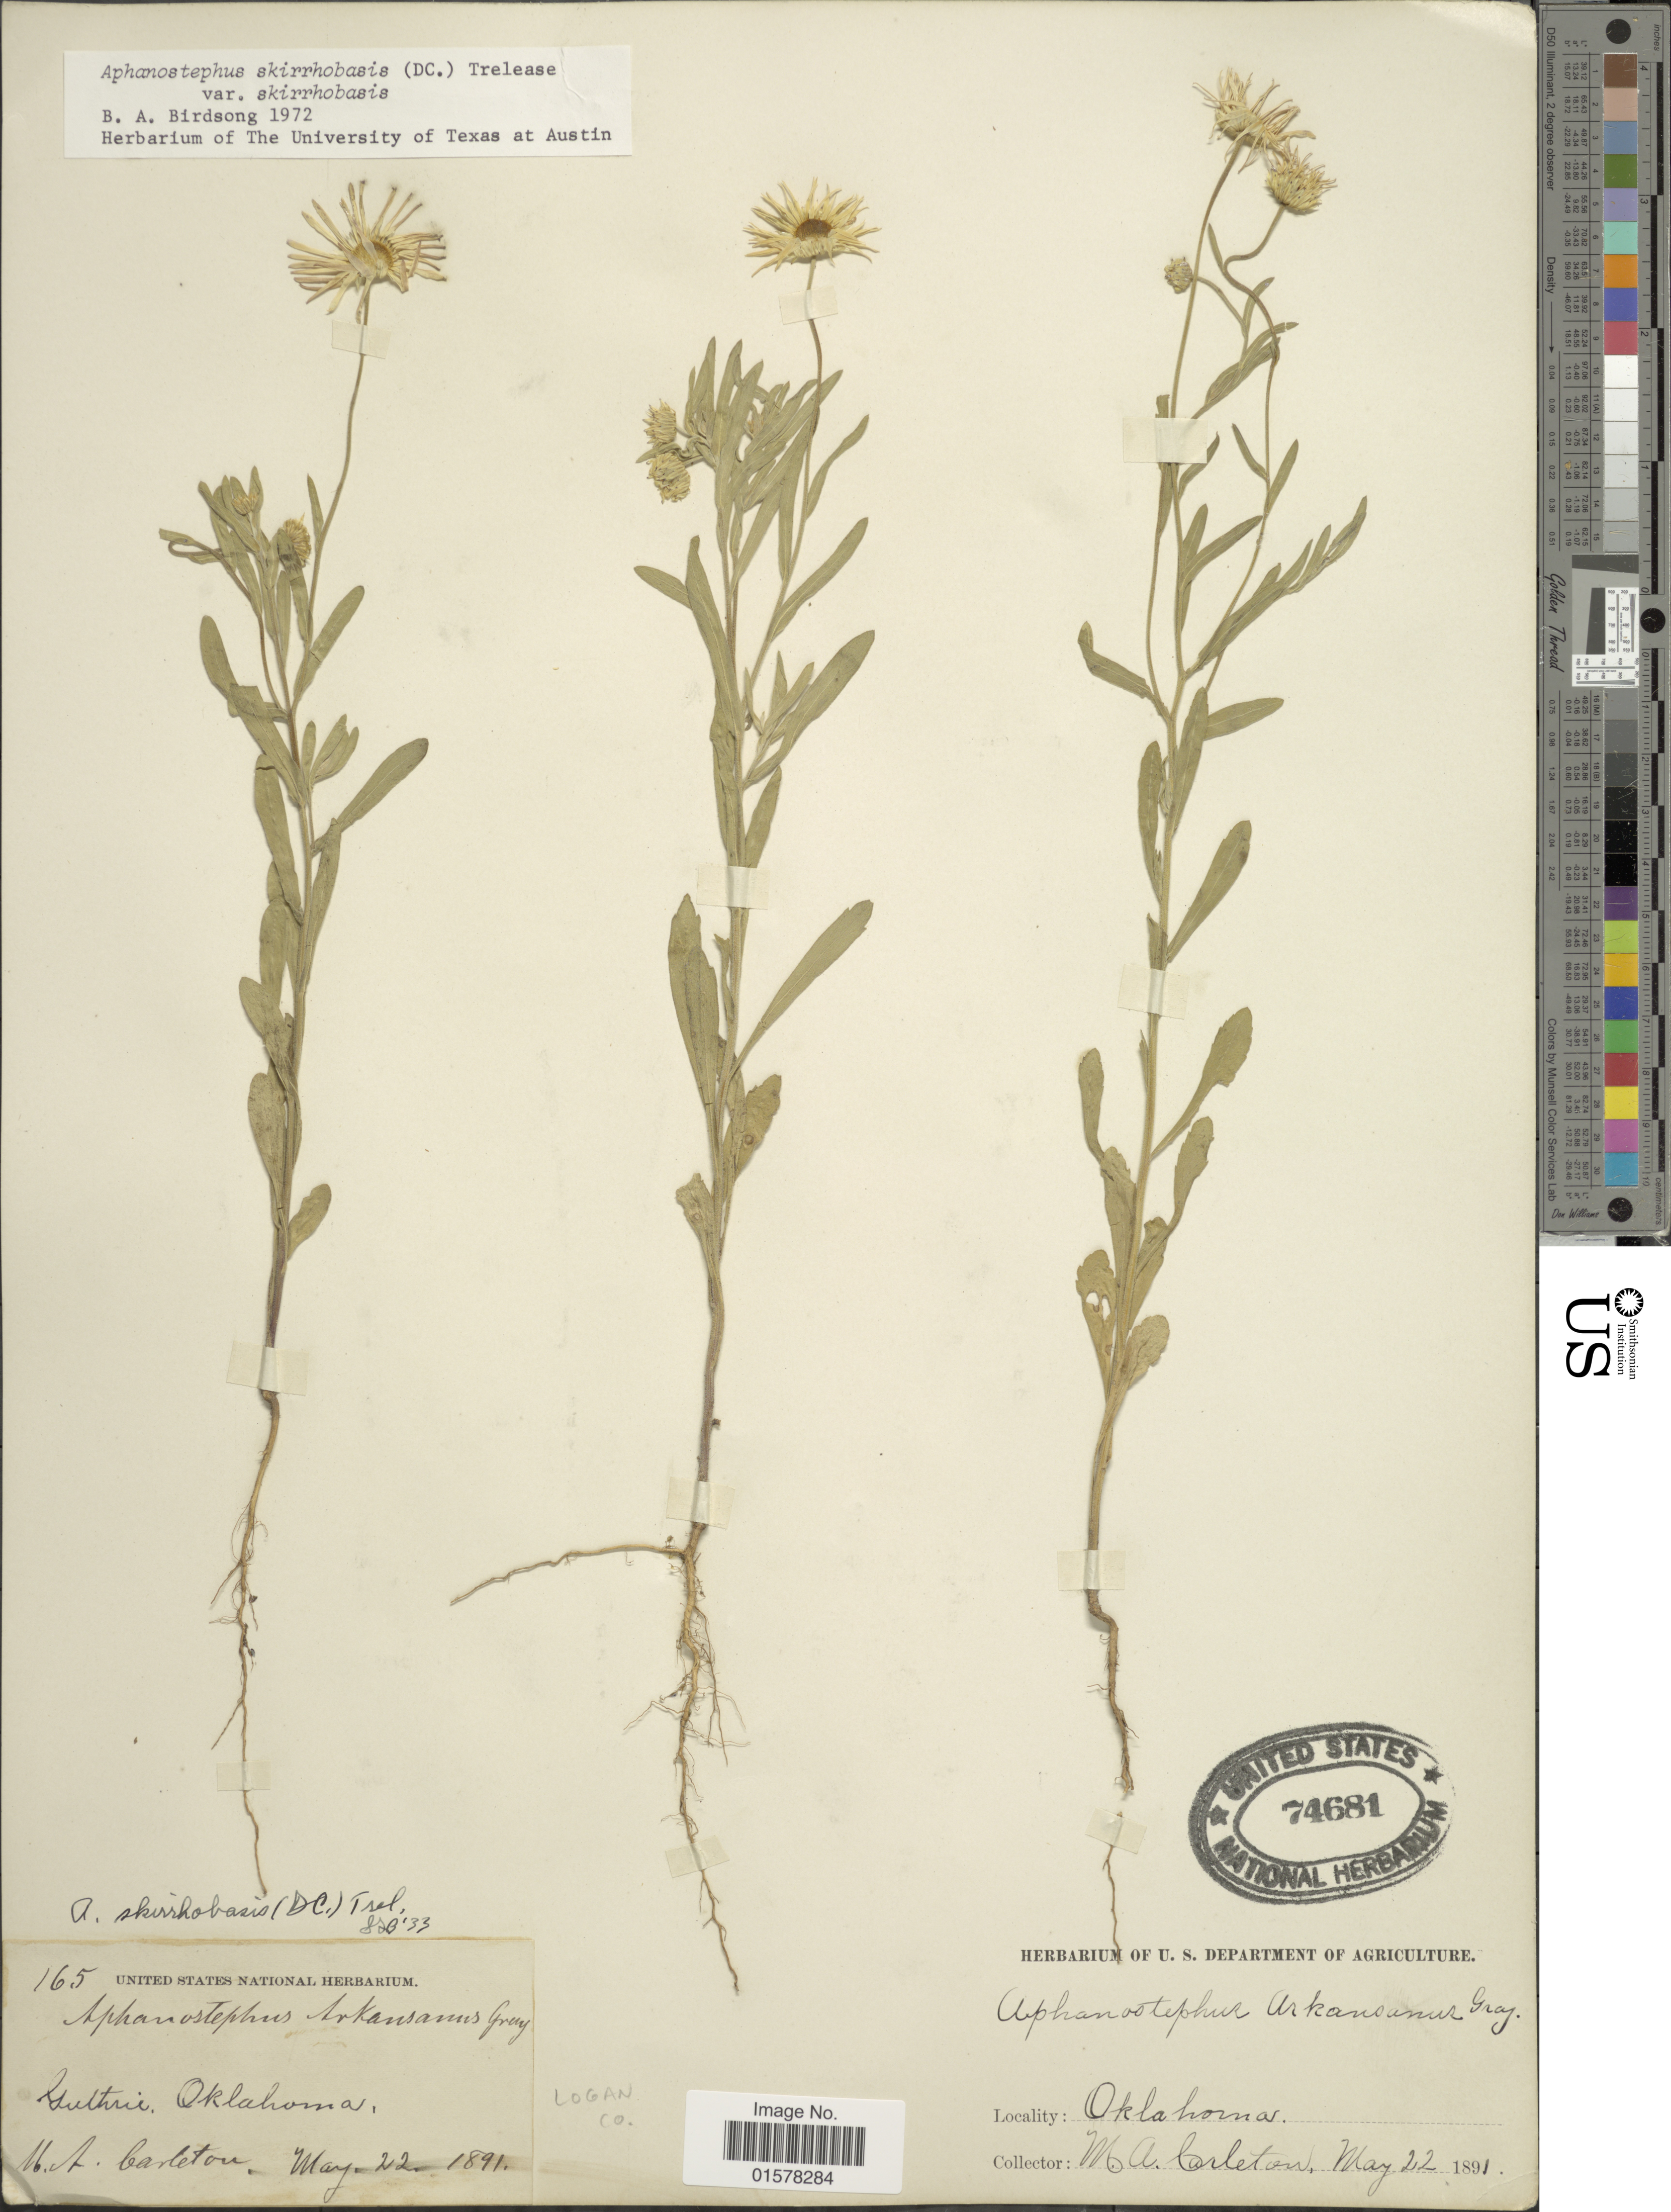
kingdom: Plantae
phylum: Tracheophyta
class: Magnoliopsida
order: Asterales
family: Asteraceae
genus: Aphanostephus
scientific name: Aphanostephus skirrhobasis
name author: (DC.) Trel. ex Coville & Branner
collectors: M. A. Carleton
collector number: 165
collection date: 1891-05-22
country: United States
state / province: Oklahoma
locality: Guthrie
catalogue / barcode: US 74681